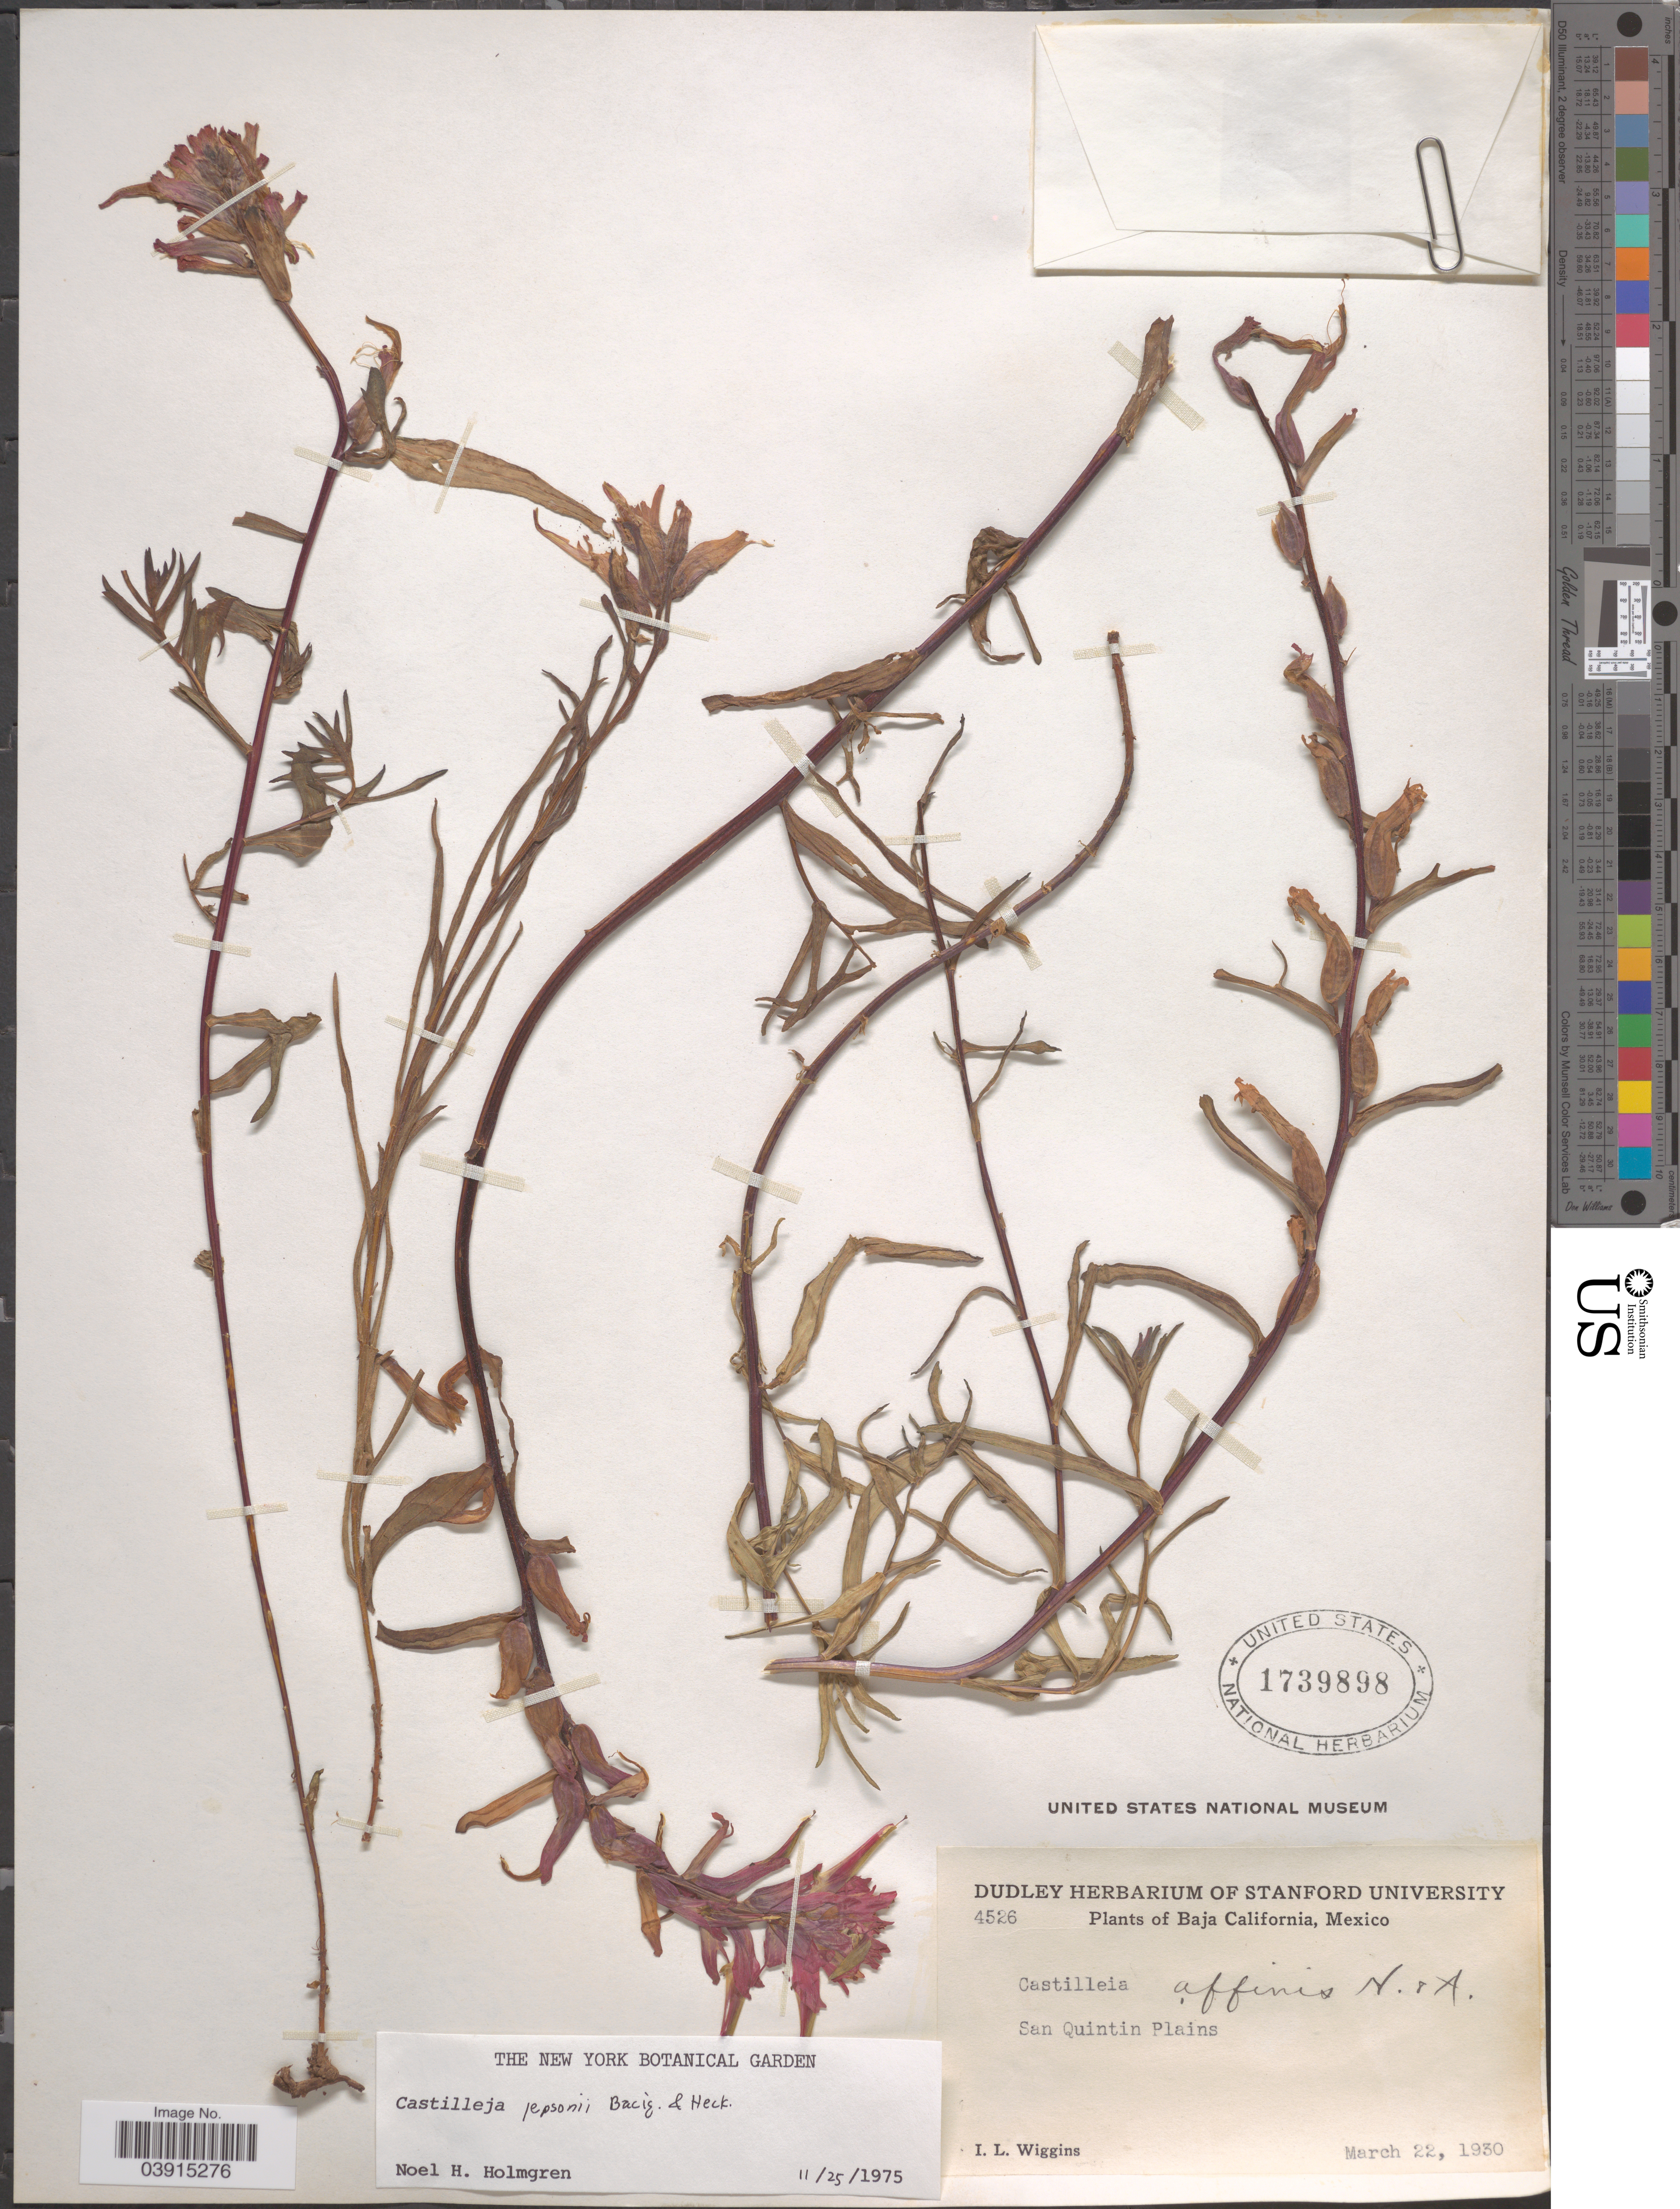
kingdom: Plantae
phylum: Tracheophyta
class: Magnoliopsida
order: Lamiales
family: Orobanchaceae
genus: Castilleja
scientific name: Castilleja jepsonii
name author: Bacig. & Heckard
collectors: I. L. Wiggins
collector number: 4526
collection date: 1930-03-22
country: Mexico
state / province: Baja California Norte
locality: San Quintin Plains.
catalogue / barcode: US 1739898